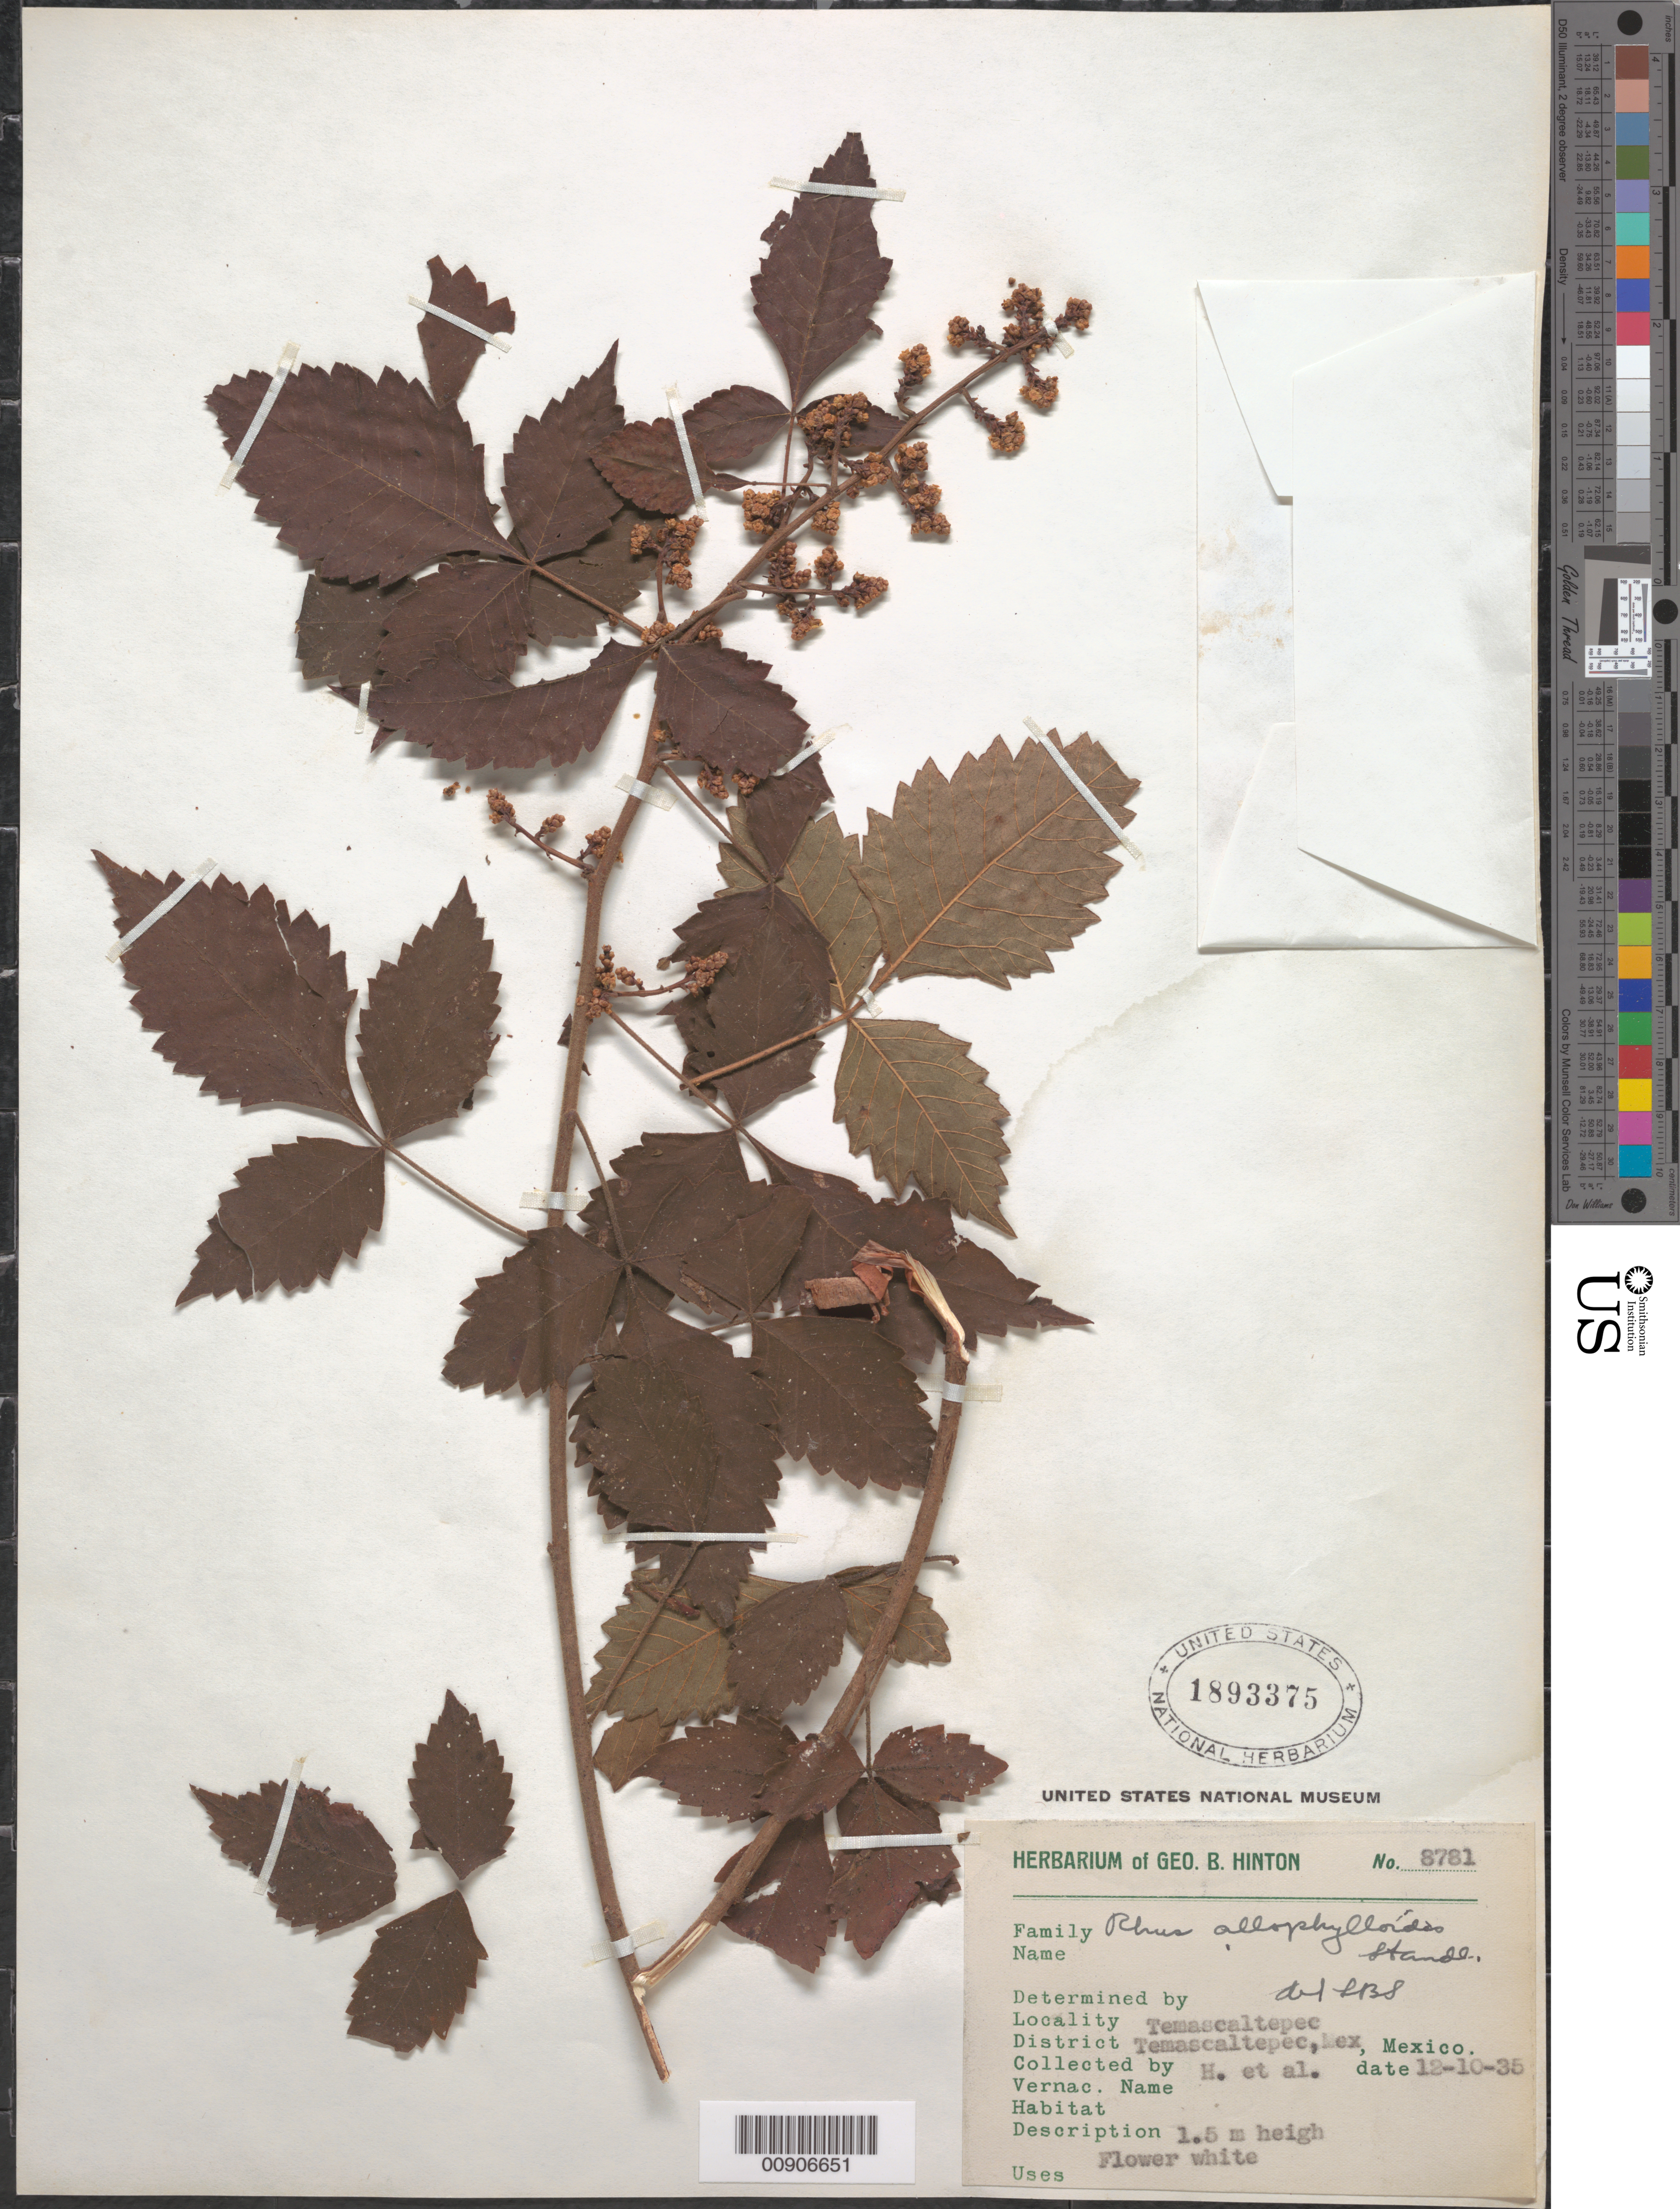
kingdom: Plantae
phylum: Tracheophyta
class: Magnoliopsida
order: Sapindales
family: Anacardiaceae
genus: Rhus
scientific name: Rhus allophyloides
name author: Standl.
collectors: G. B. Hinton & et al.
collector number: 8781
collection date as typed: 10 Dec 1935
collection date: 1935-12-10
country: Mexico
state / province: México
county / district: Temascaltepec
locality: Temascaltepec, District Temascaltepec, State of Mexico.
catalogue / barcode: US 1893375